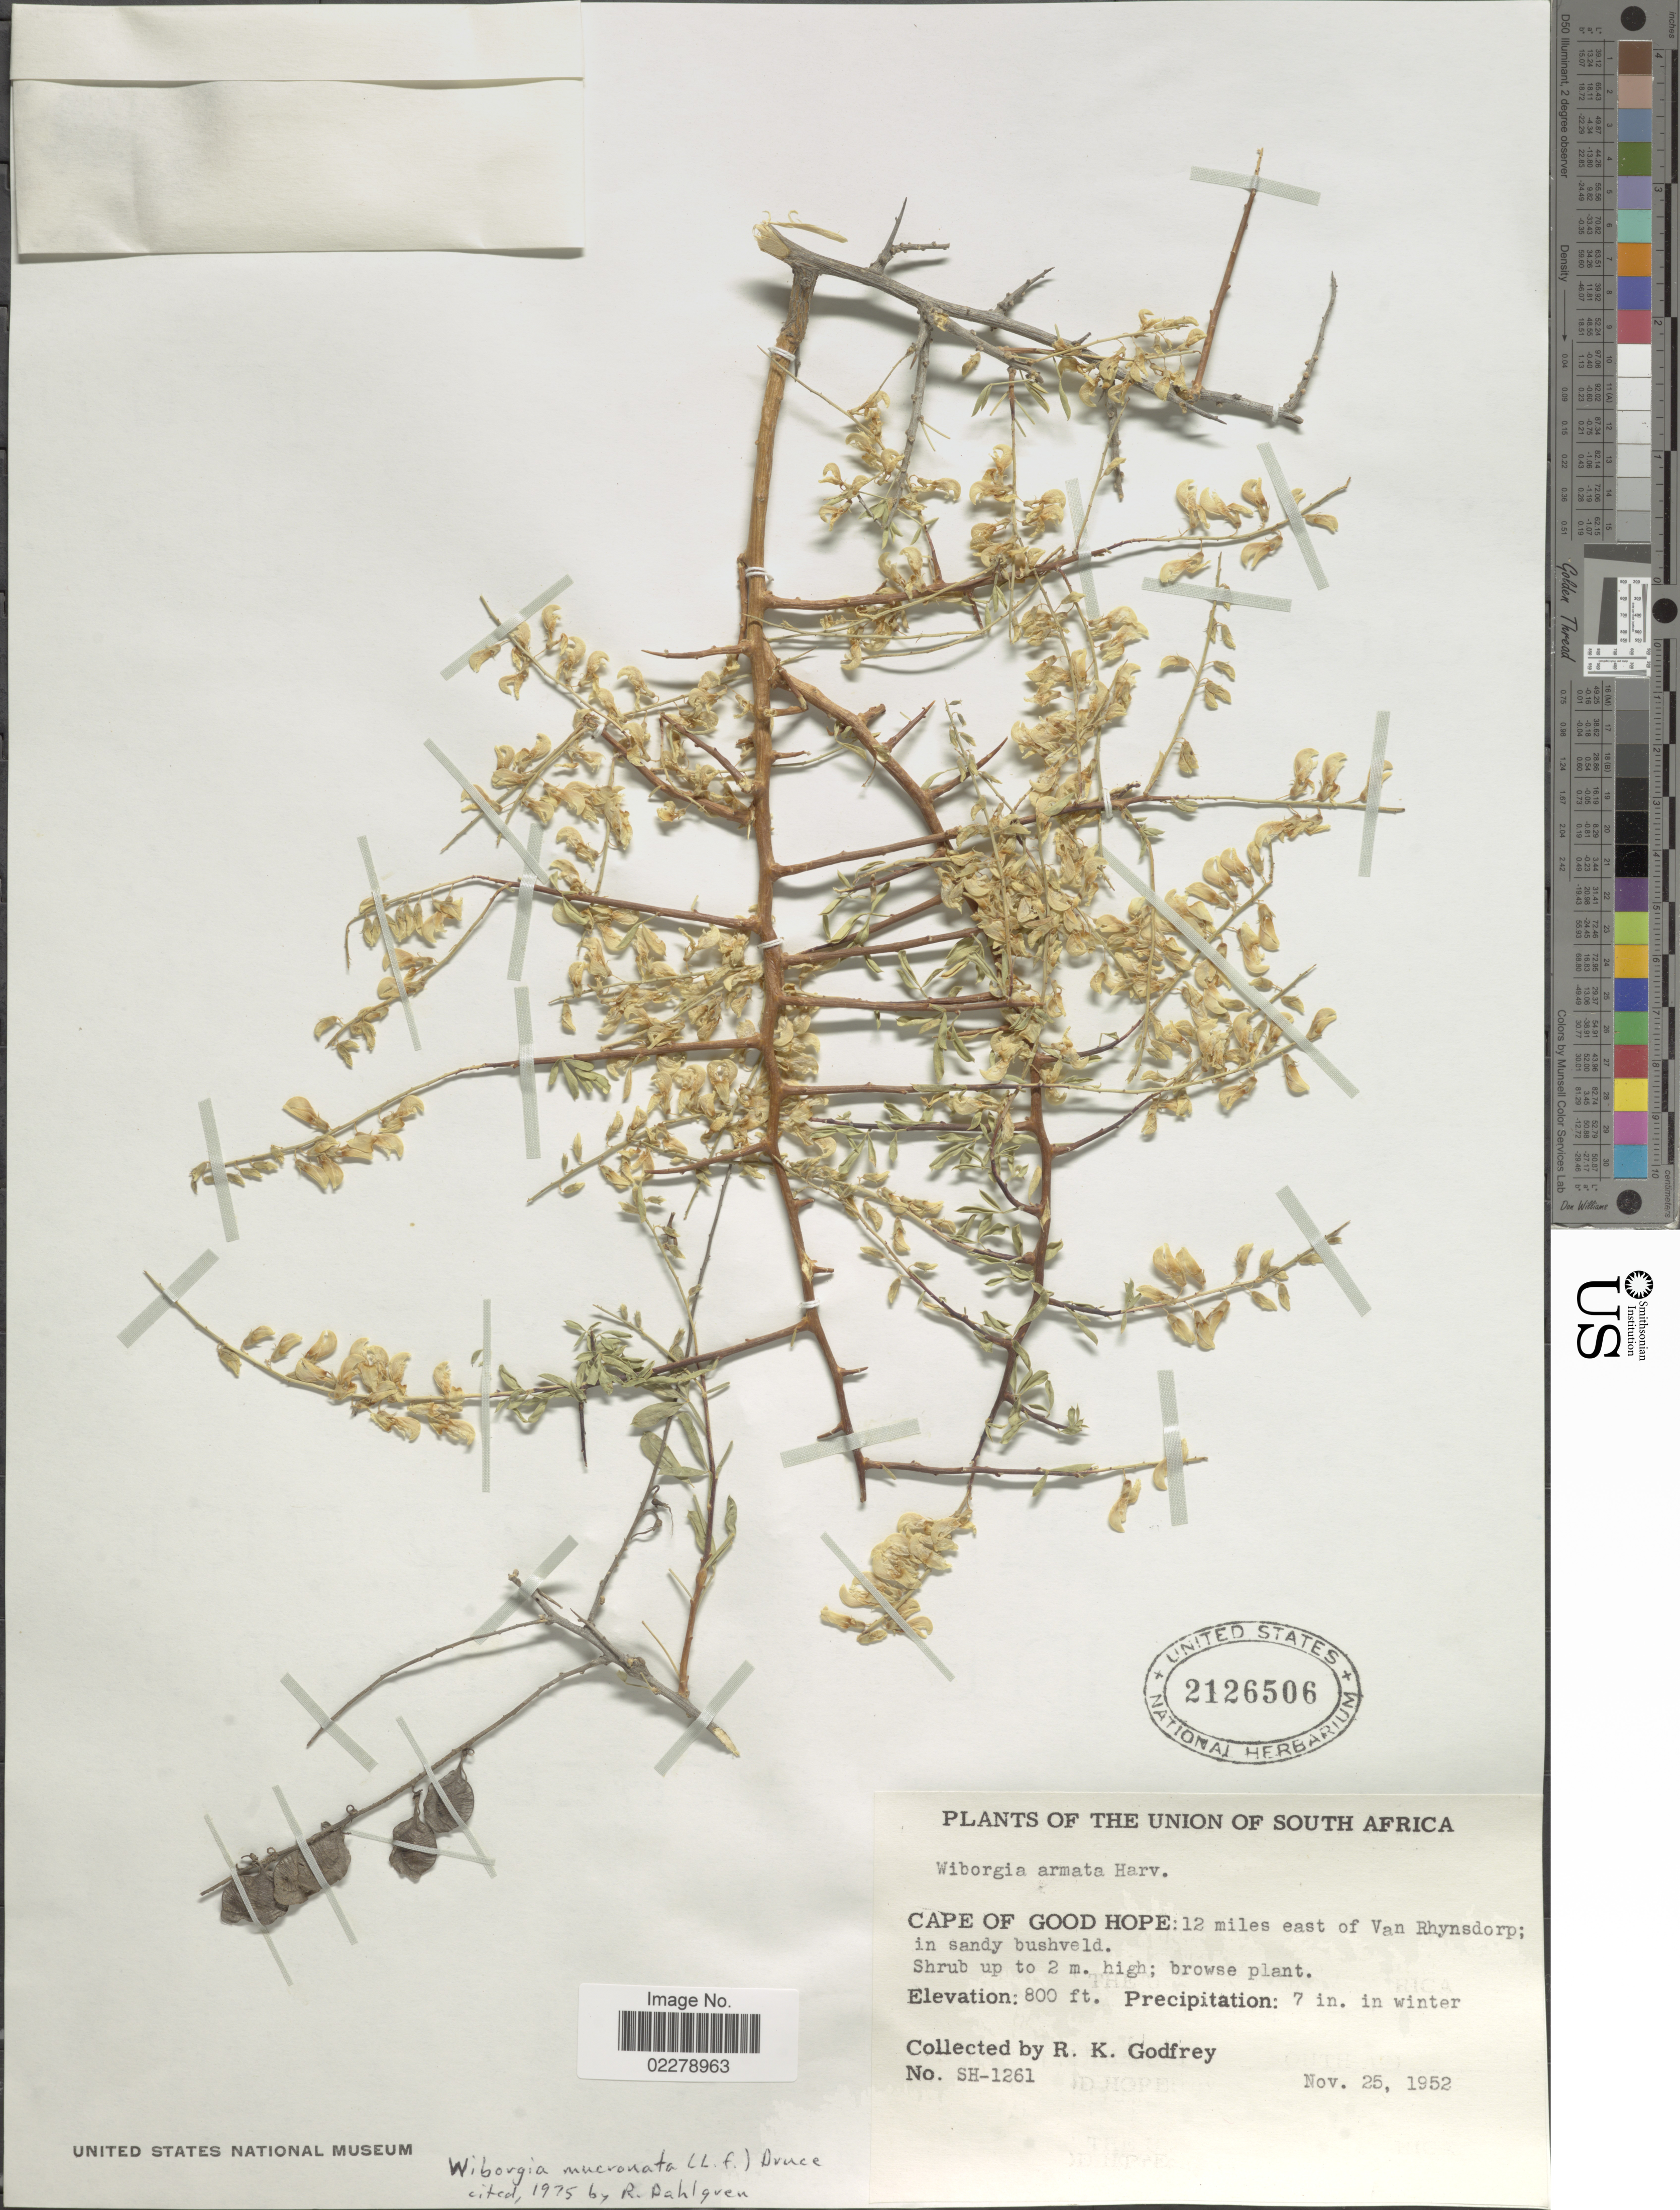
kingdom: Plantae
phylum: Tracheophyta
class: Magnoliopsida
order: Fabales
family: Fabaceae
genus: Wiborgia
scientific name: Wiborgia mucronata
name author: (L. f.) Druce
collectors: R. K. Godfrey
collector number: SH1261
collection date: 1952-11-25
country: South Africa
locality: Union of South Africa. Cape of Good Hope: 12 miles east of van Rhynsdorp; in sandy bushveld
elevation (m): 244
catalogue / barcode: US 2126506